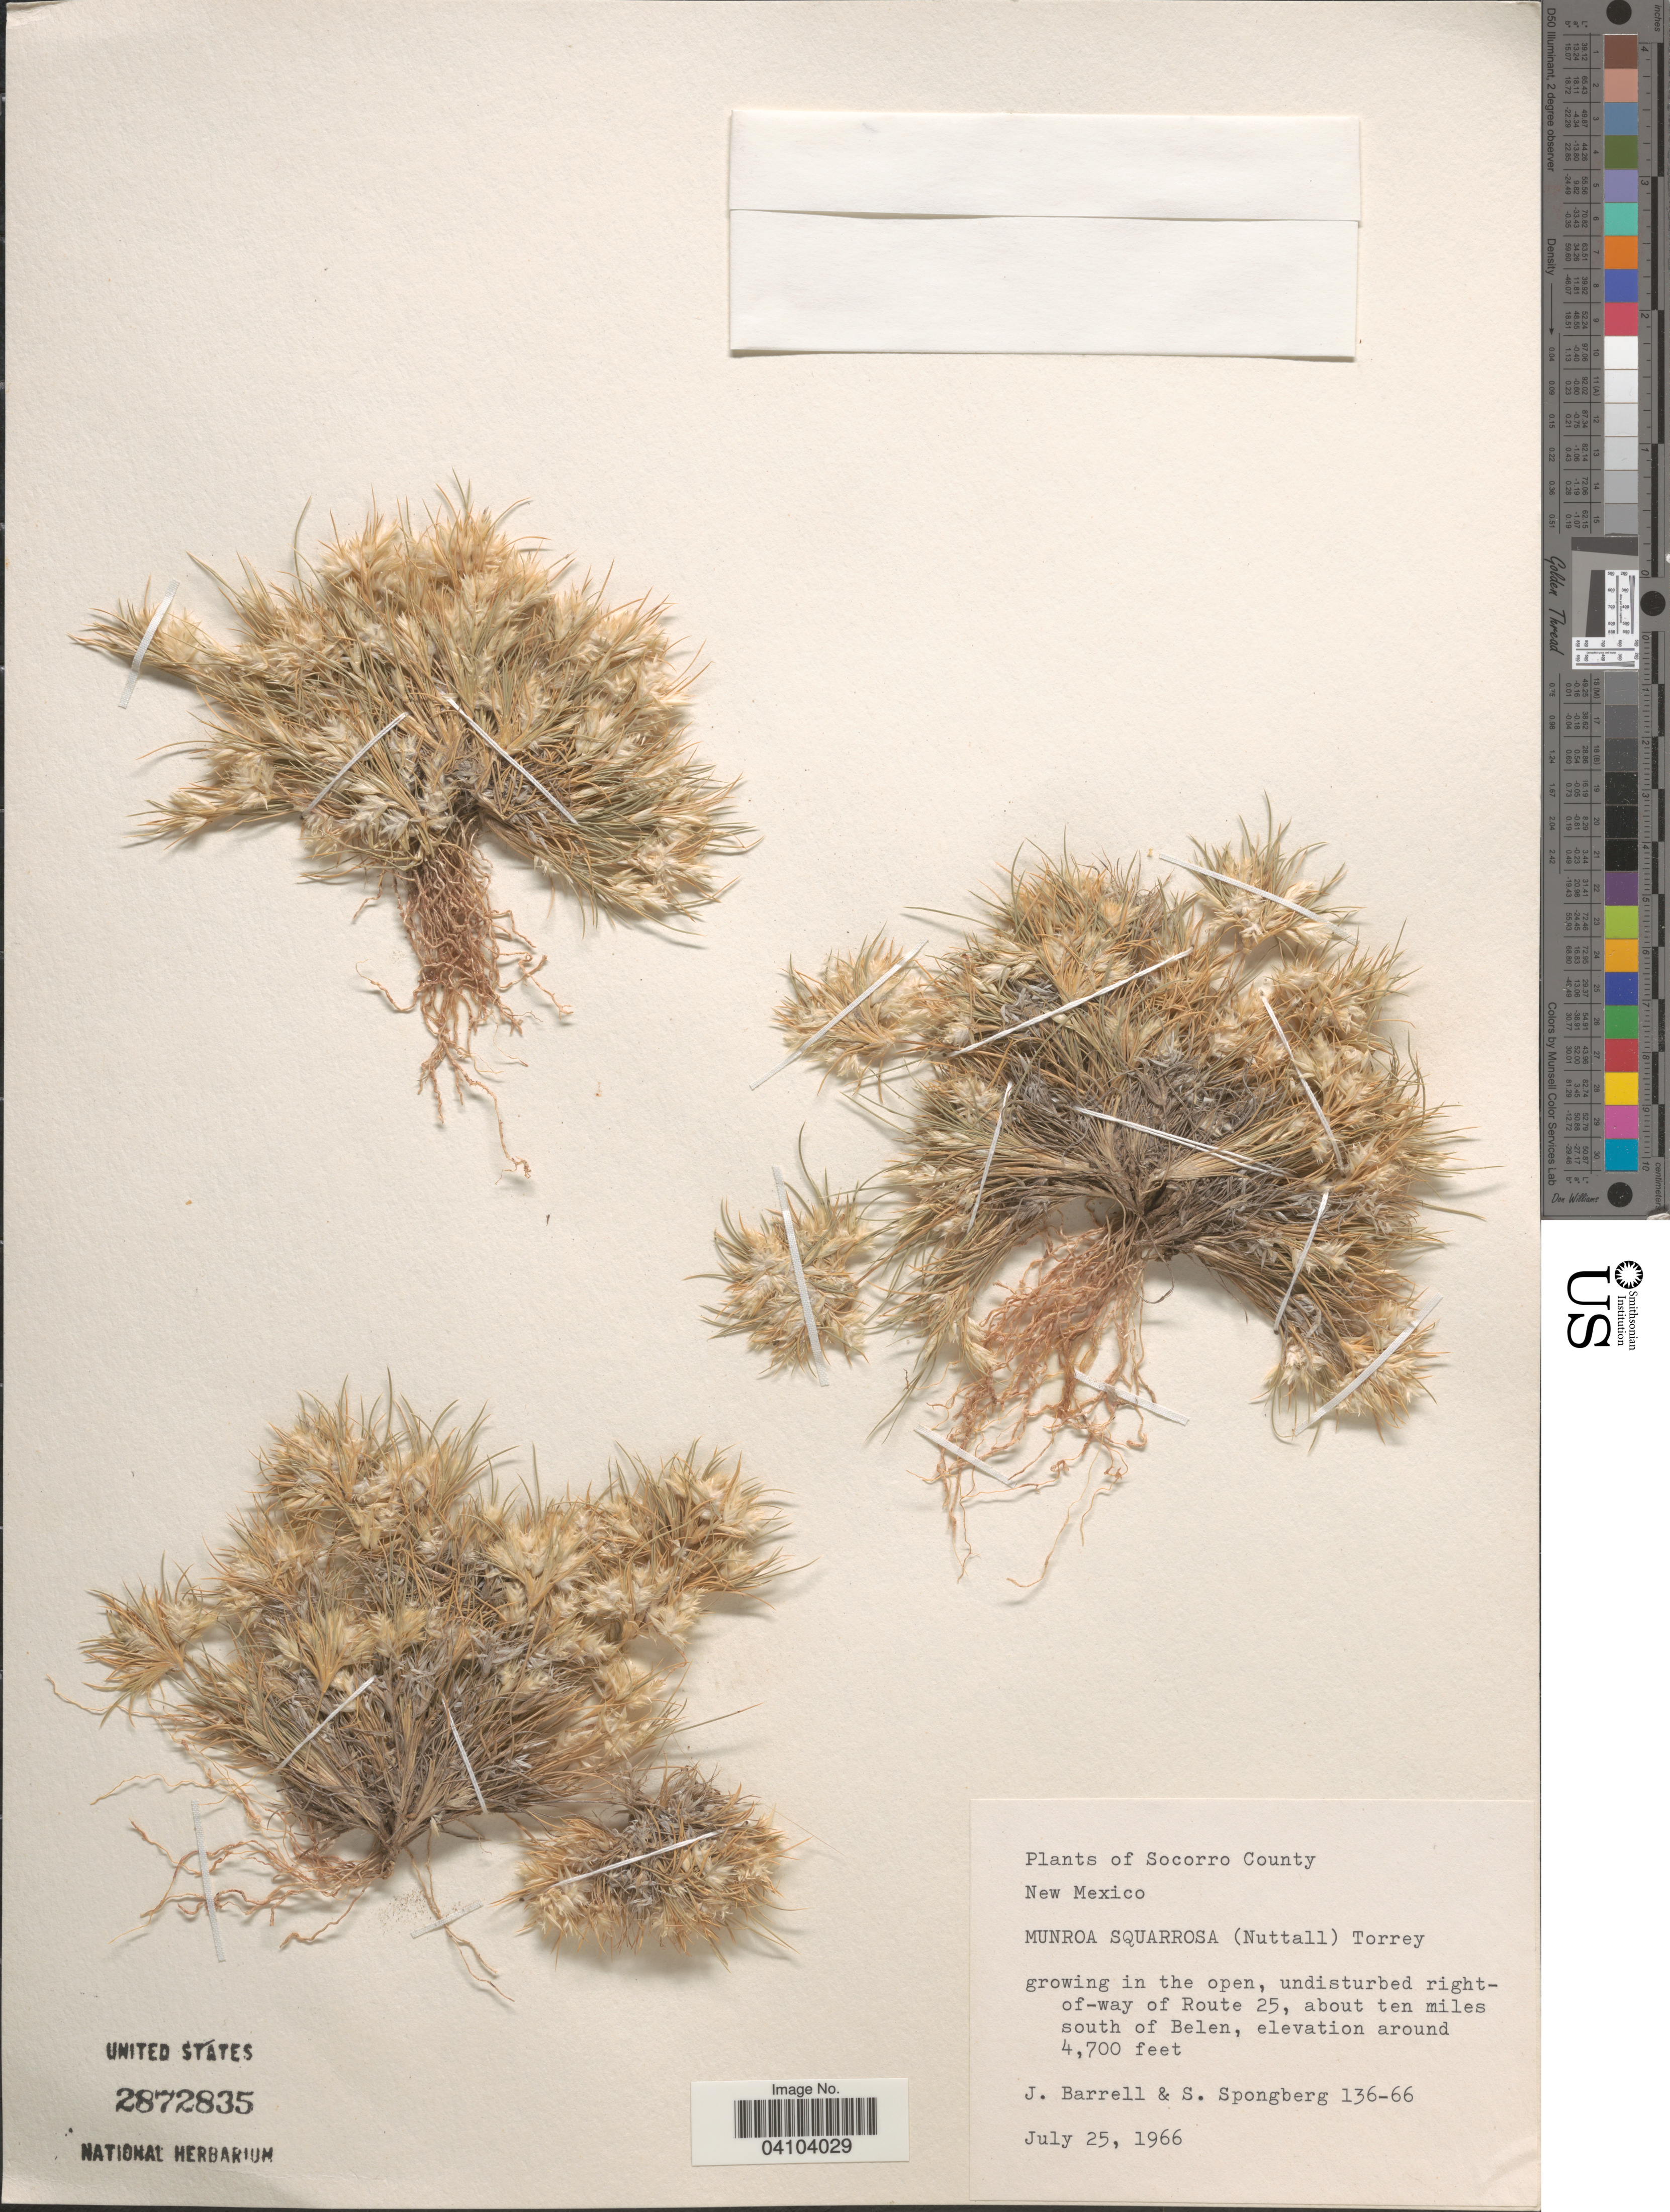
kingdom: Plantae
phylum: Tracheophyta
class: Liliopsida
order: Poales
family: Poaceae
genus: Munroa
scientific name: Munroa squarrosa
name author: (Nutt.) Torr.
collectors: J. Barrell & S. A.Spongberg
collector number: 136-66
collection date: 1966-07-25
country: United States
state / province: New Mexico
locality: Socorro County. Undisturbed right-of-way of Route 25, about ten miles south of Belen.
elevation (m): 1433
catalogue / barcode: US 2872835